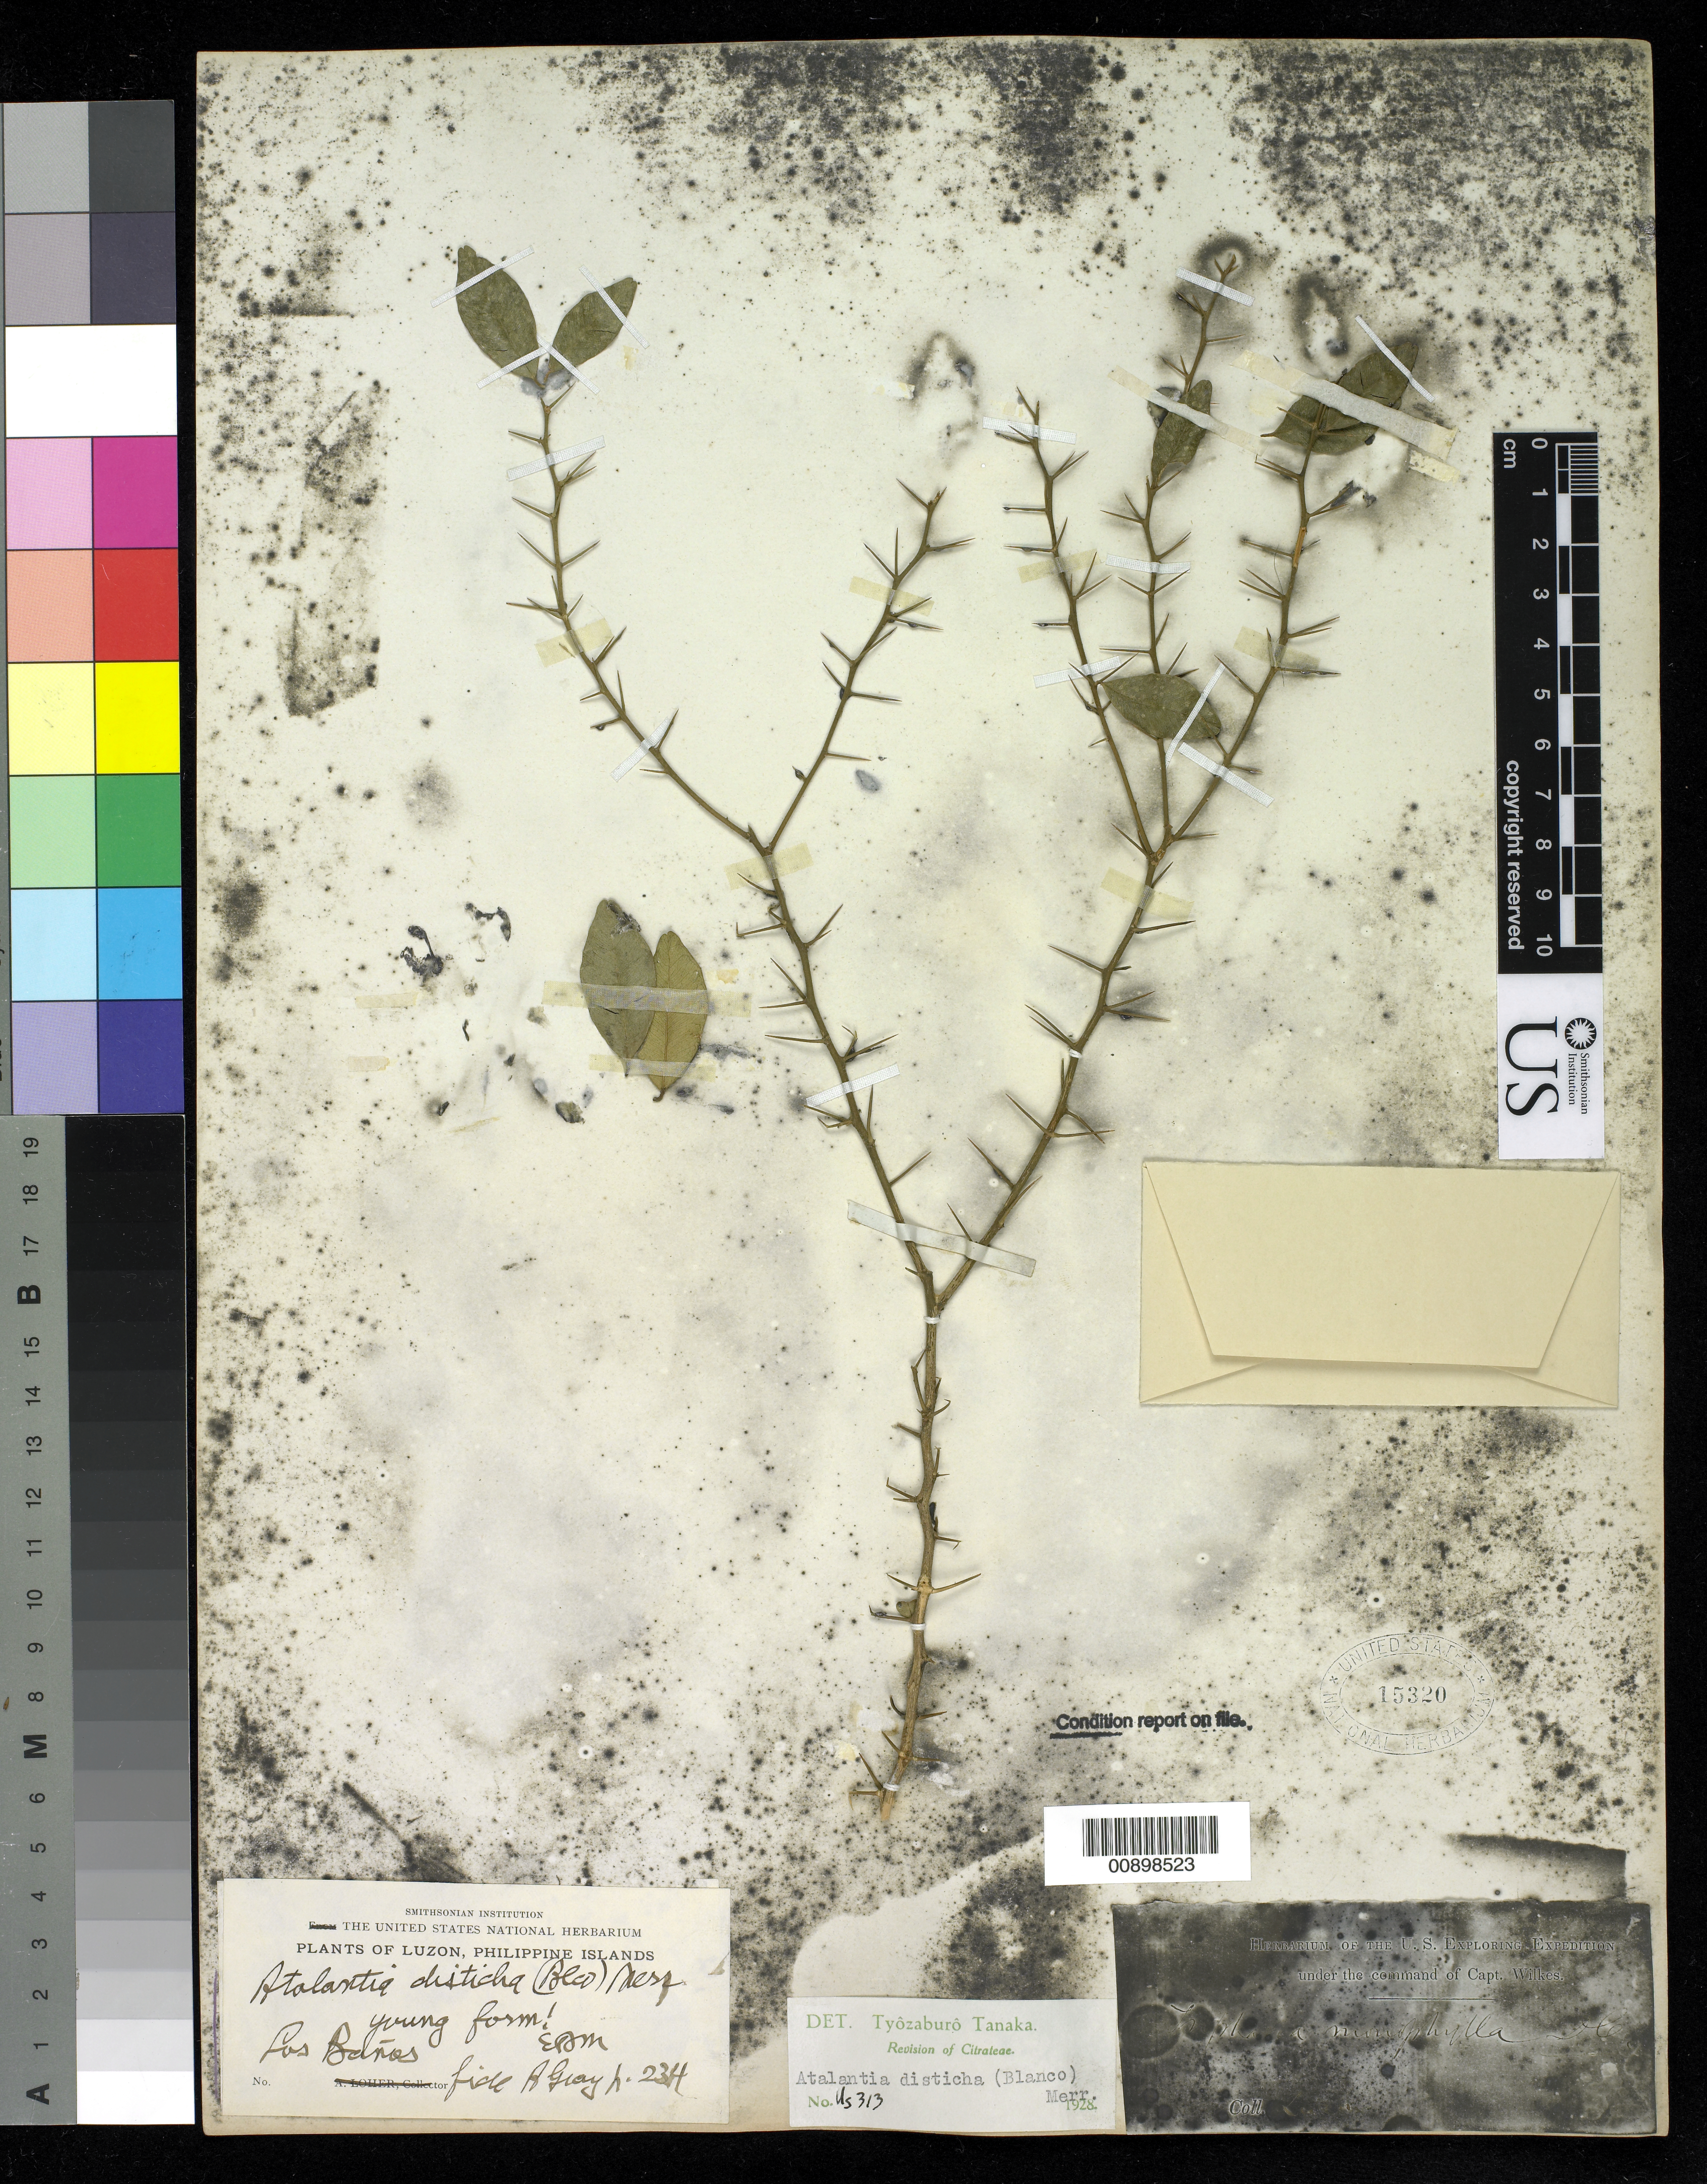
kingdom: Plantae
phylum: Tracheophyta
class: Magnoliopsida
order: Sapindales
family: Rutaceae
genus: Atalantia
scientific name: Atalantia racemosa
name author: Wight ex Hook.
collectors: Wilkes Explor. Exped.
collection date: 1838/1842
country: Philippines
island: Luzon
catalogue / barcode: US 15320